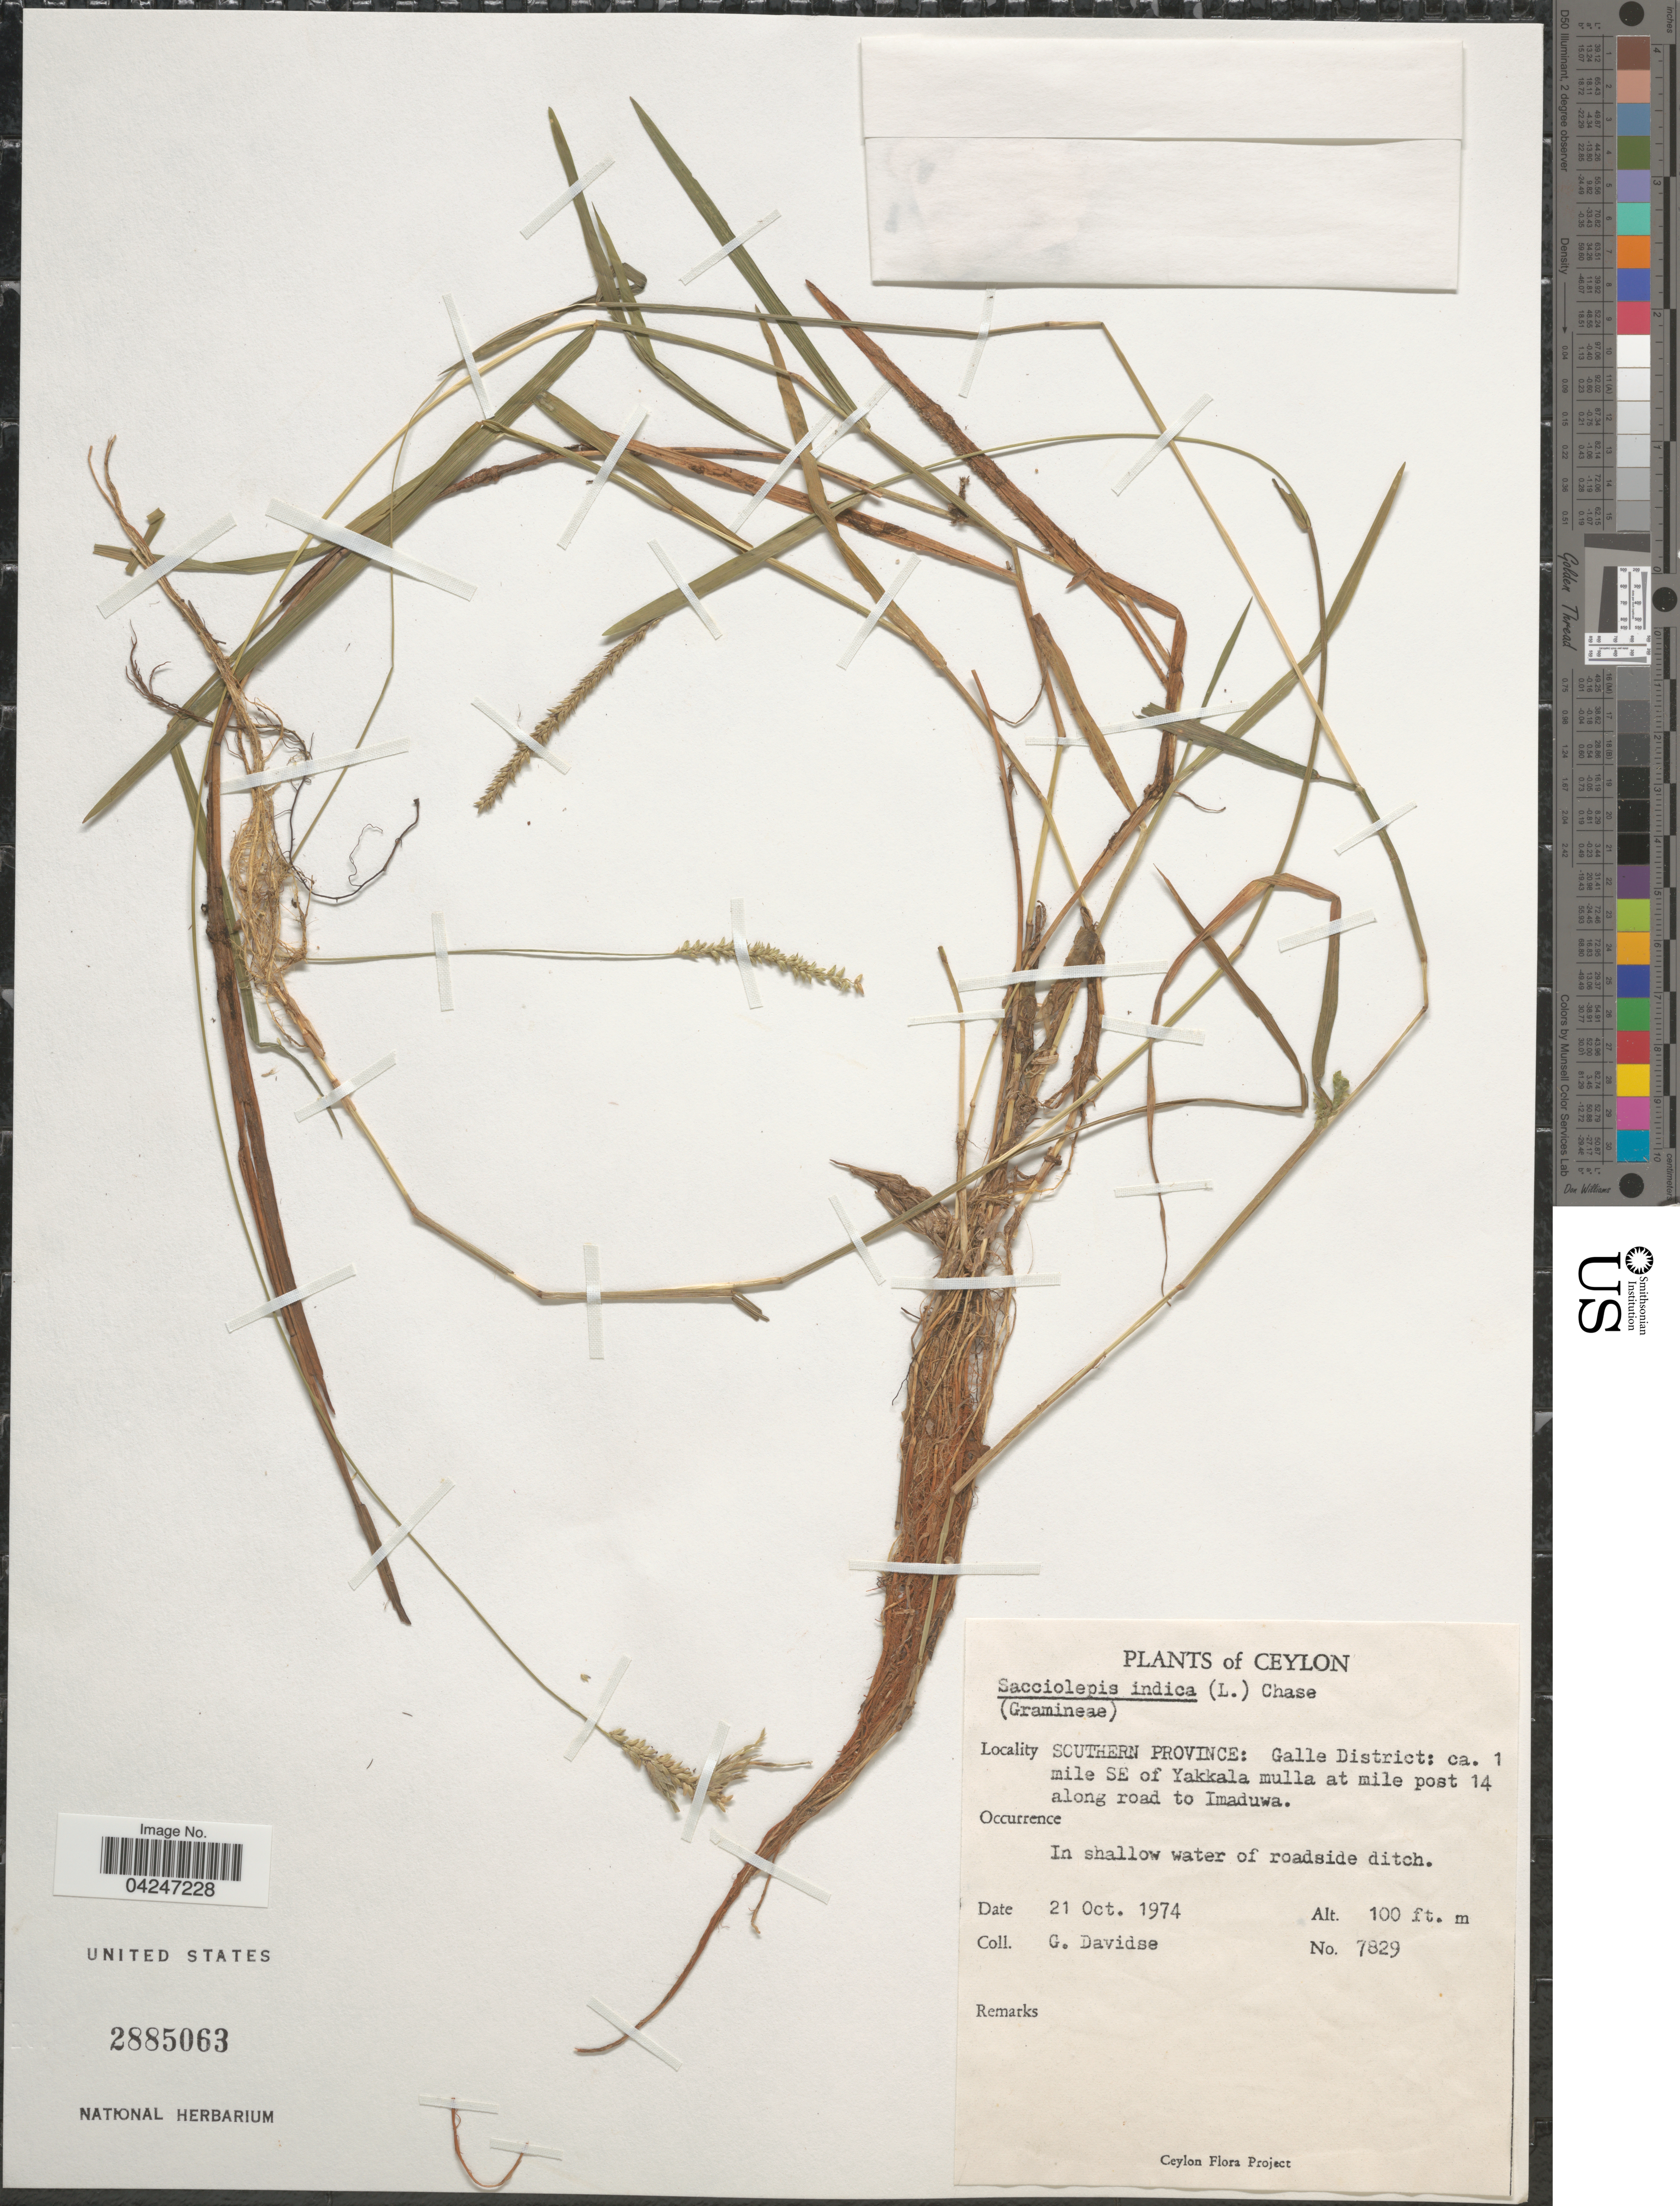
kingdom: Plantae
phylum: Tracheophyta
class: Liliopsida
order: Poales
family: Poaceae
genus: Sacciolepis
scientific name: Sacciolepis indica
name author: (L.) Chase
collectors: G. Davidse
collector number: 7829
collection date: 1974-10-21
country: Sri Lanka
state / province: Southern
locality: Ceylon. Galle District: ca. 1 mile SE of Yakkala mulla at mile post 14 along road to Imaduwa. In shallow water of roadside ditch.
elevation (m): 30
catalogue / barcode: US 2885063